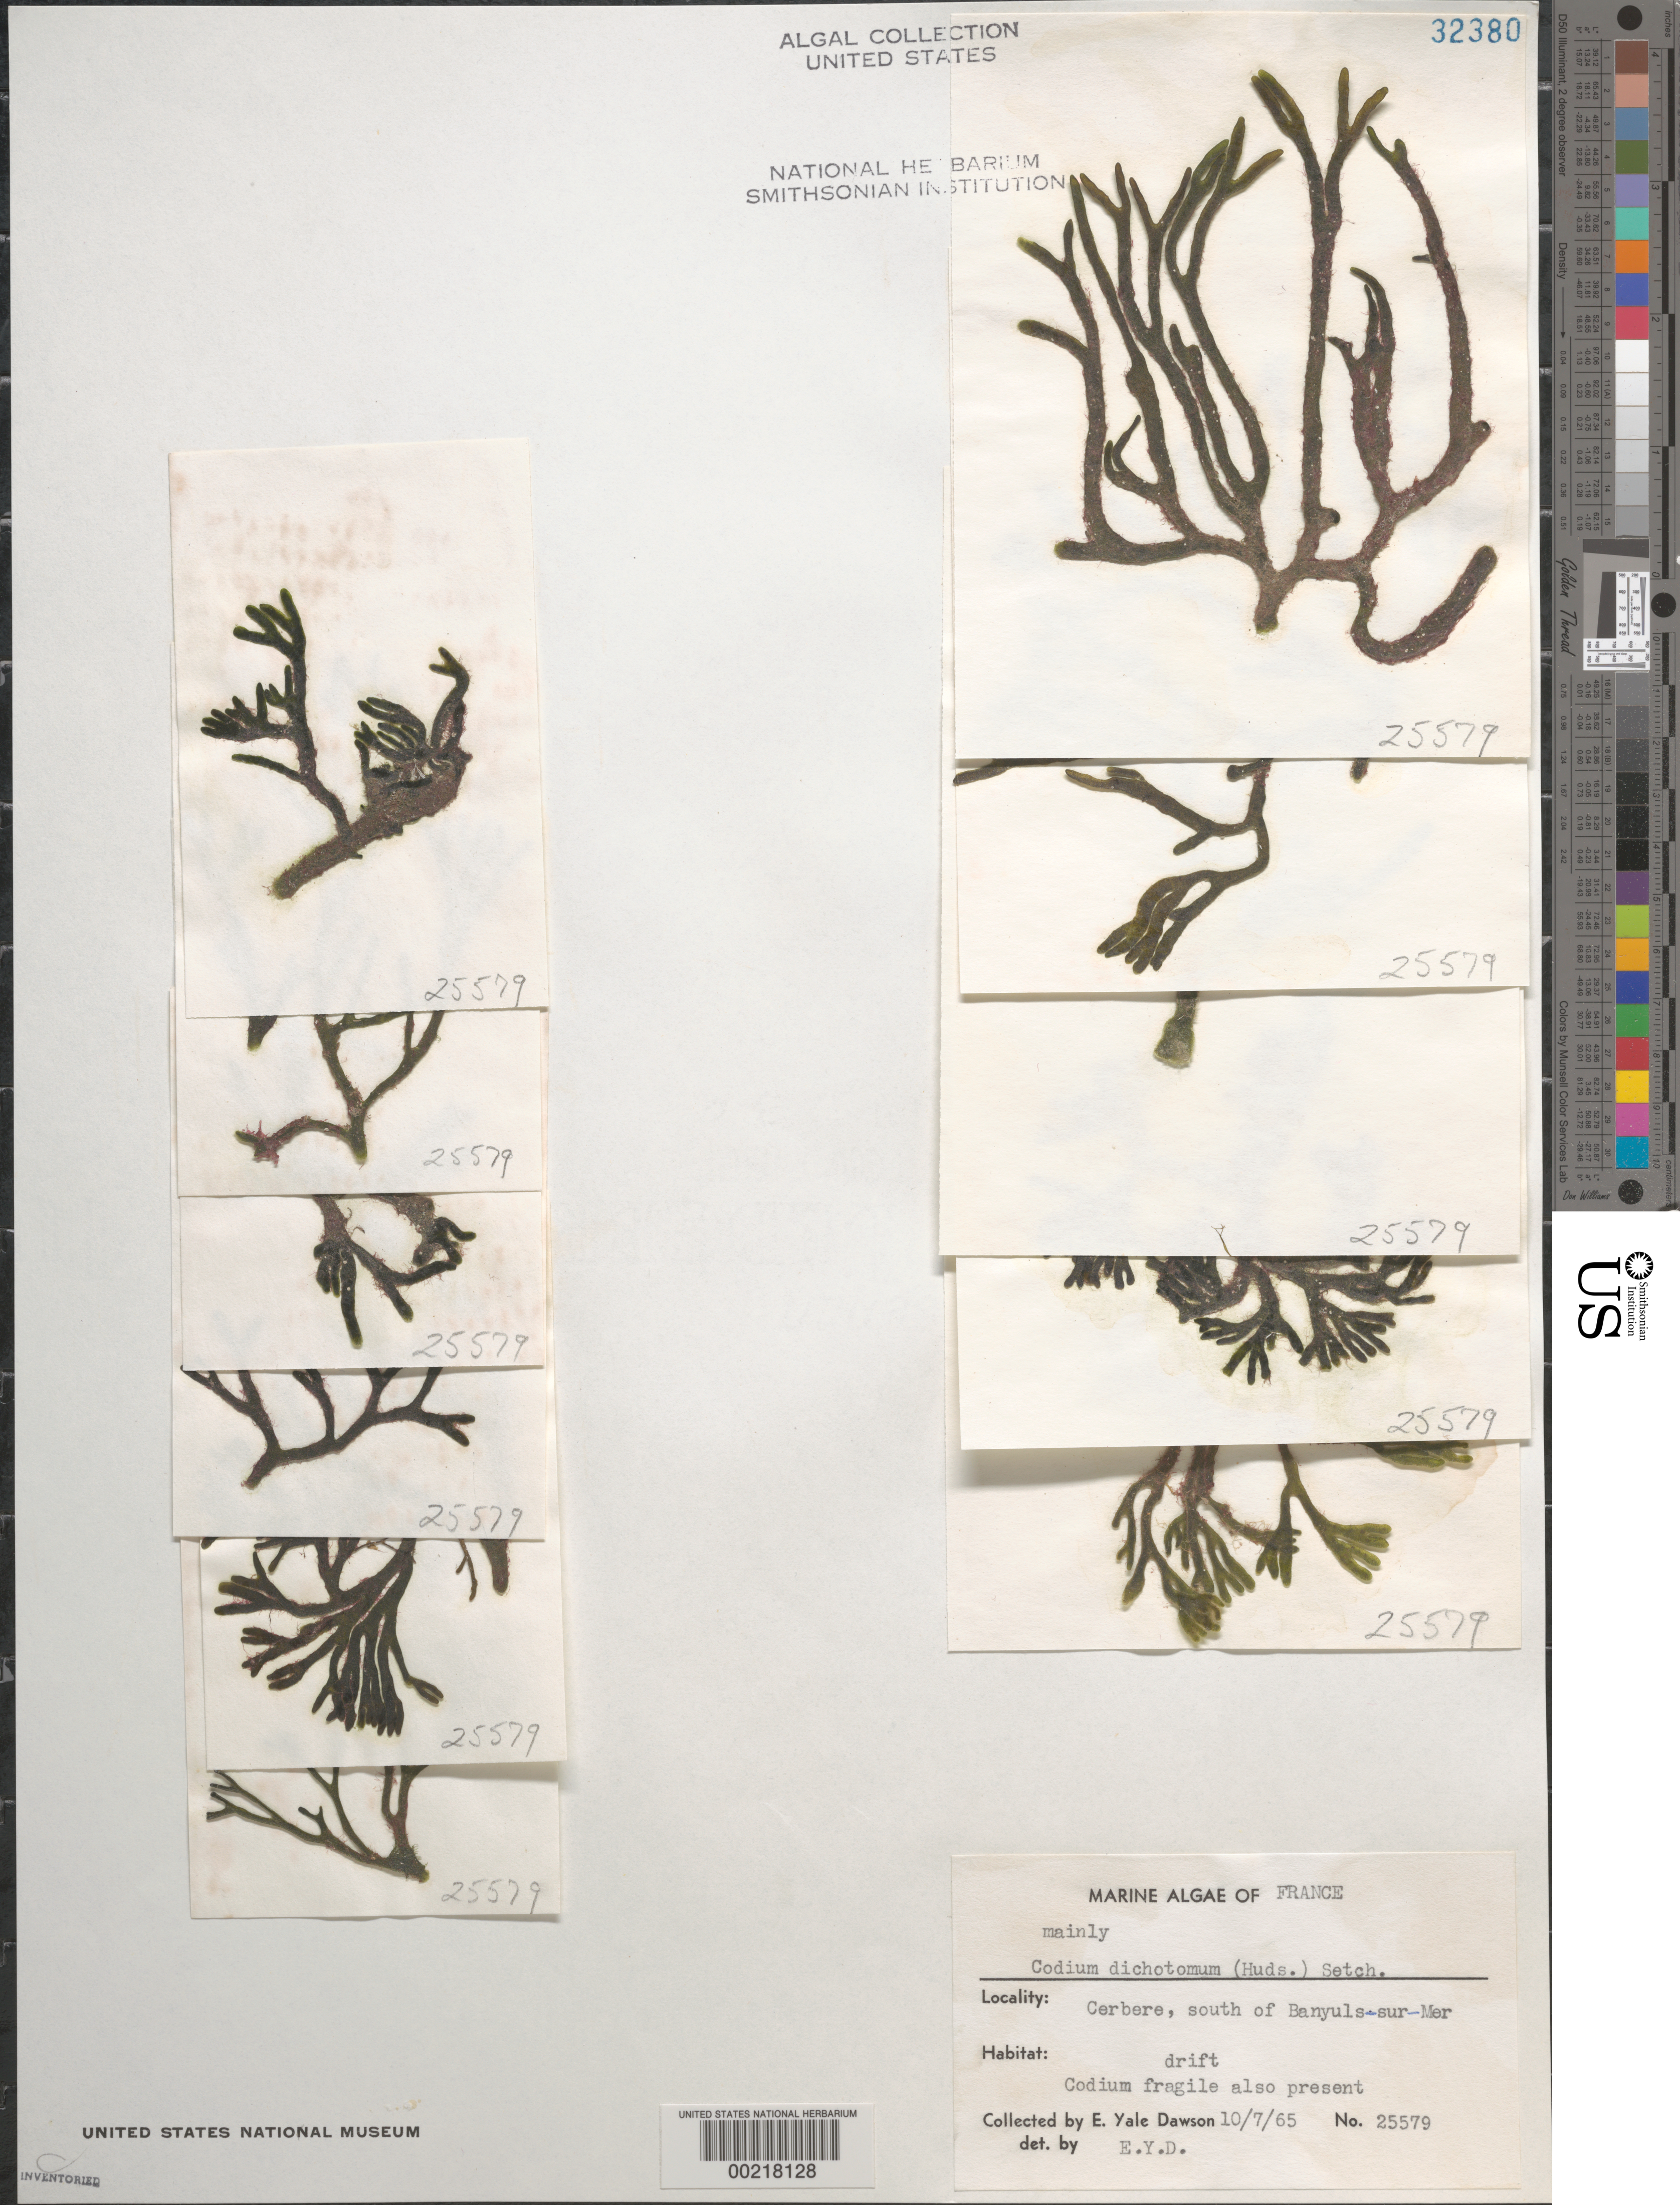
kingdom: Plantae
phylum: Chlorophyta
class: Ulvophyceae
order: Bryopsidales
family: Codiaceae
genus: Codium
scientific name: Codium tomentosum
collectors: E. Y. Dawson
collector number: EYD 25579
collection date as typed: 07 Oct 1965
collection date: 1965-10-07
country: France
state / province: Occitanie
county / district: Pyrénées-Orientales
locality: Cerbere, south of Banyuls-sur-Mer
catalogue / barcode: US 32380